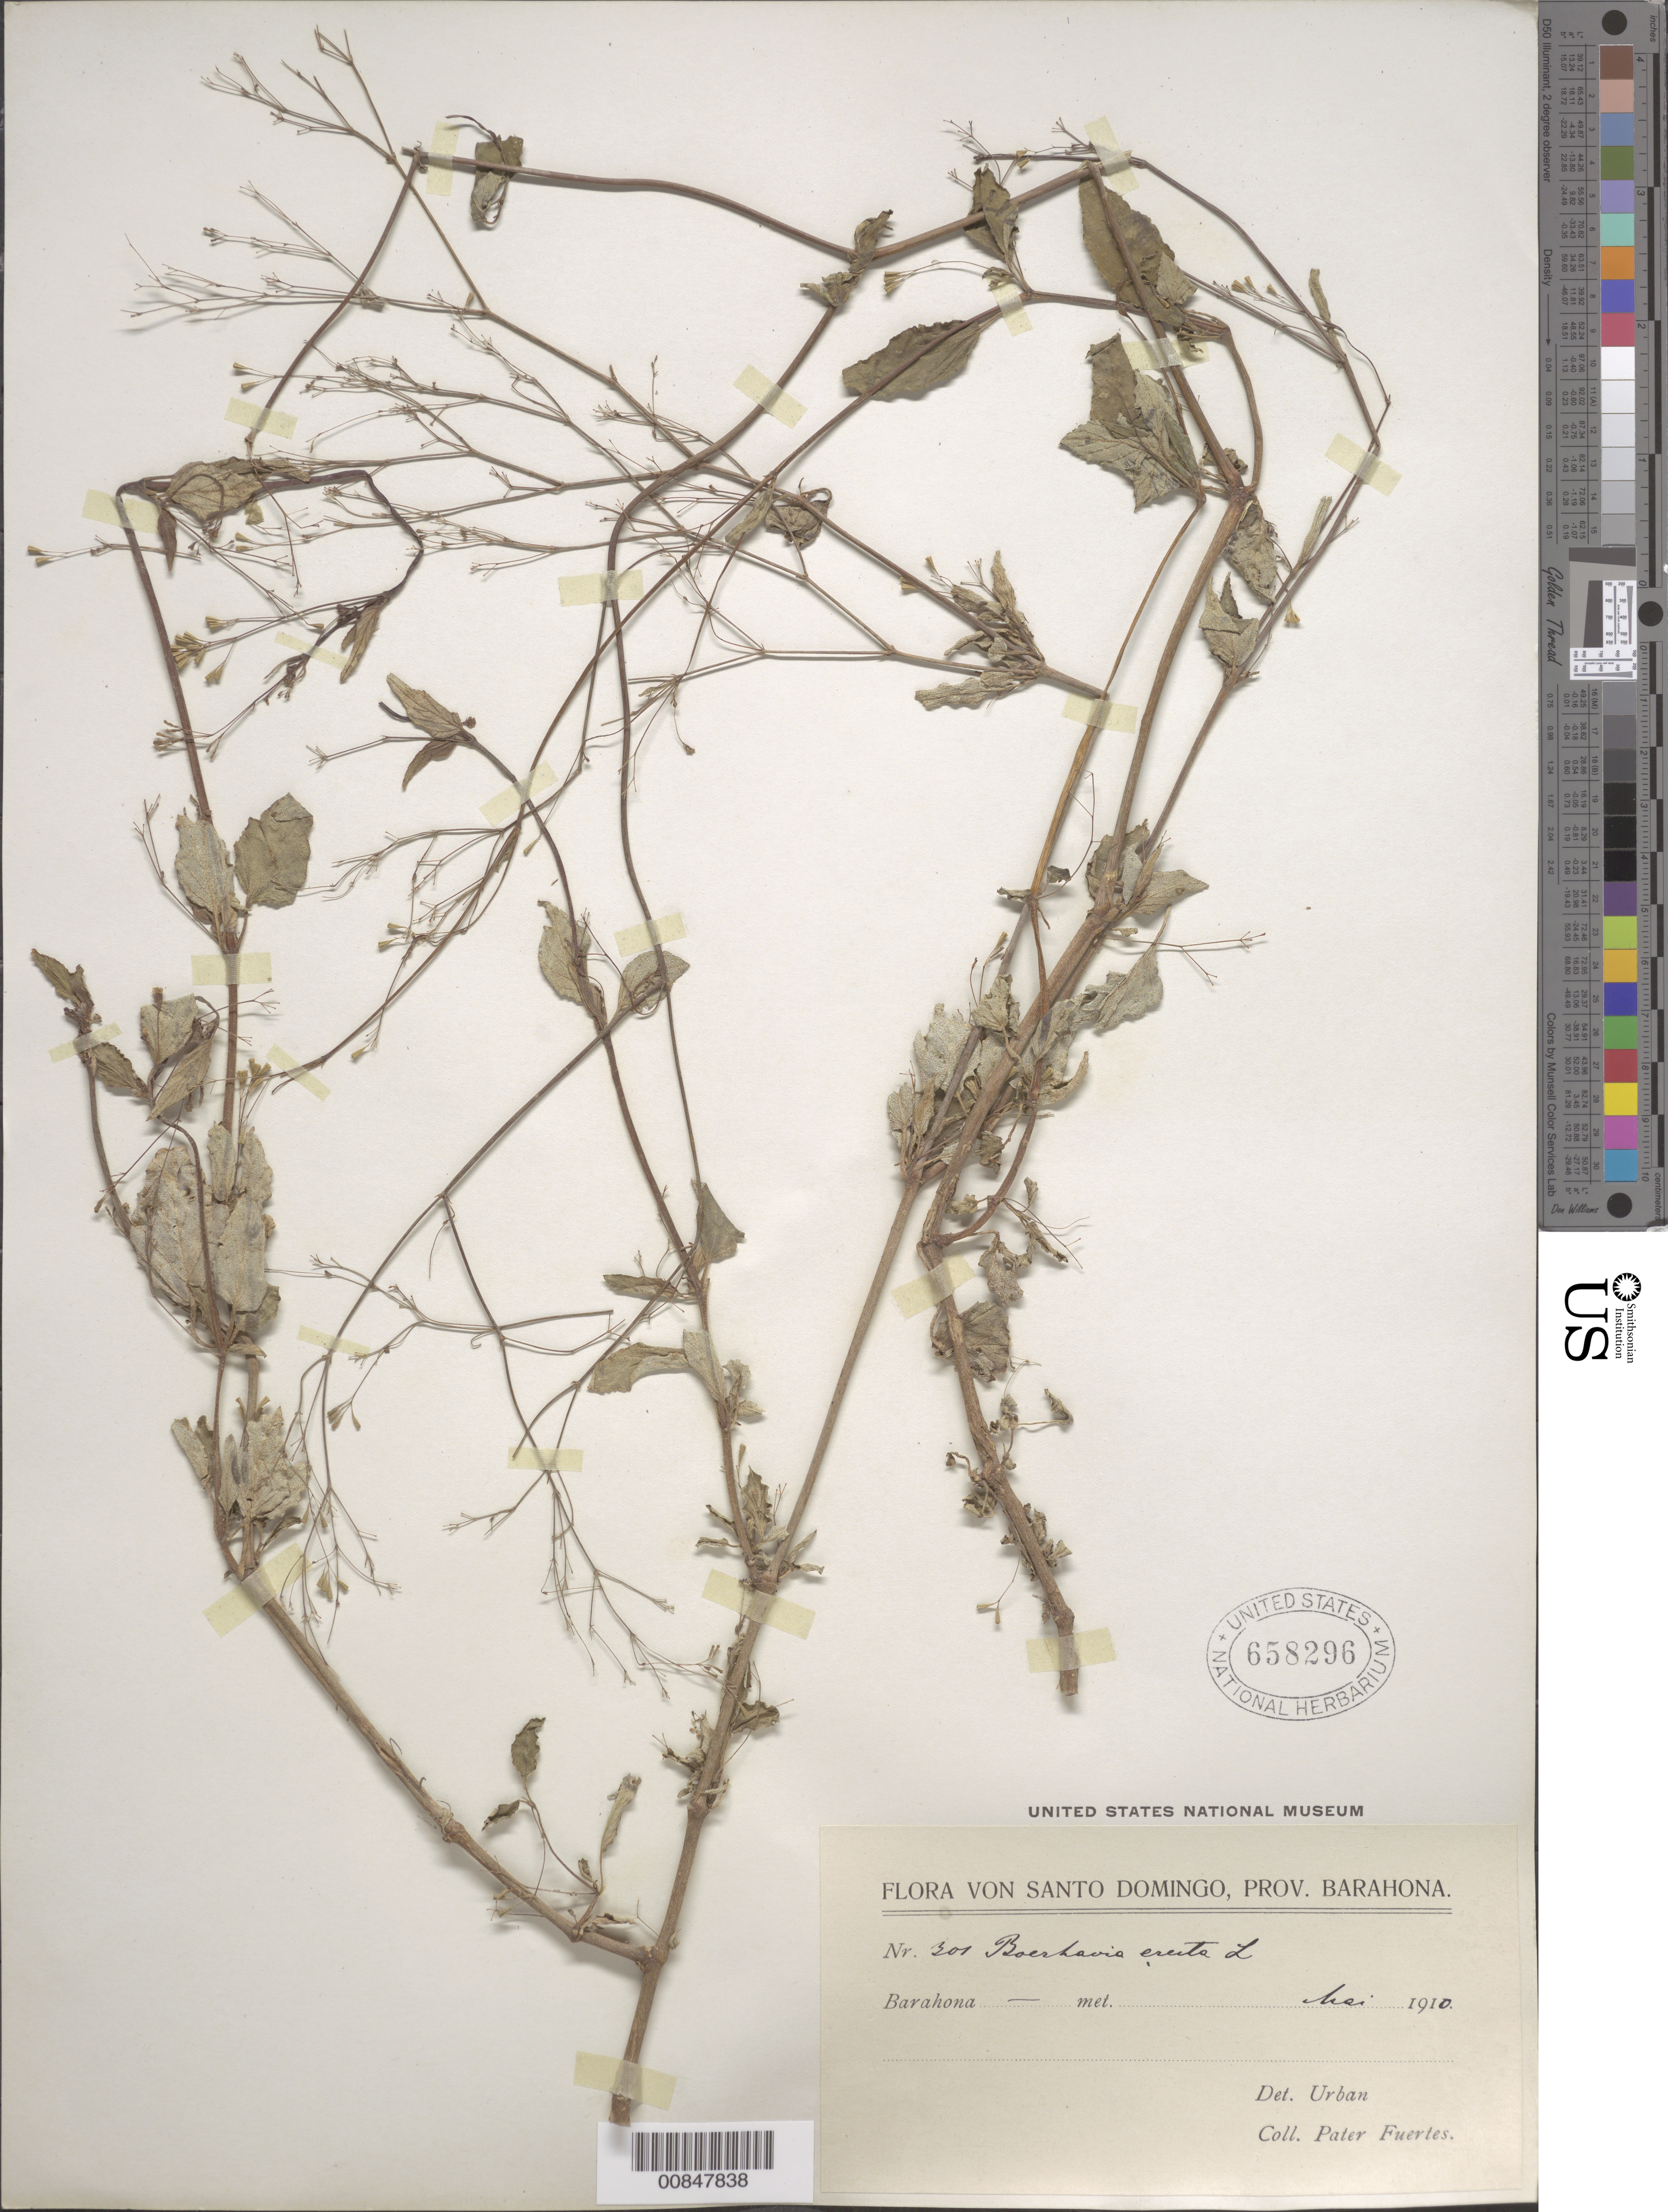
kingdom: Plantae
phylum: Tracheophyta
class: Magnoliopsida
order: Caryophyllales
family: Nyctaginaceae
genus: Boerhavia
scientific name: Boerhavia erecta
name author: L.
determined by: Urban, Ignatz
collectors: M. D. Fuertes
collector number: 301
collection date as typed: May 1910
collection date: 1910-05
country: Dominican Republic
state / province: Barahona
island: Hispaniola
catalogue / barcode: US 658296